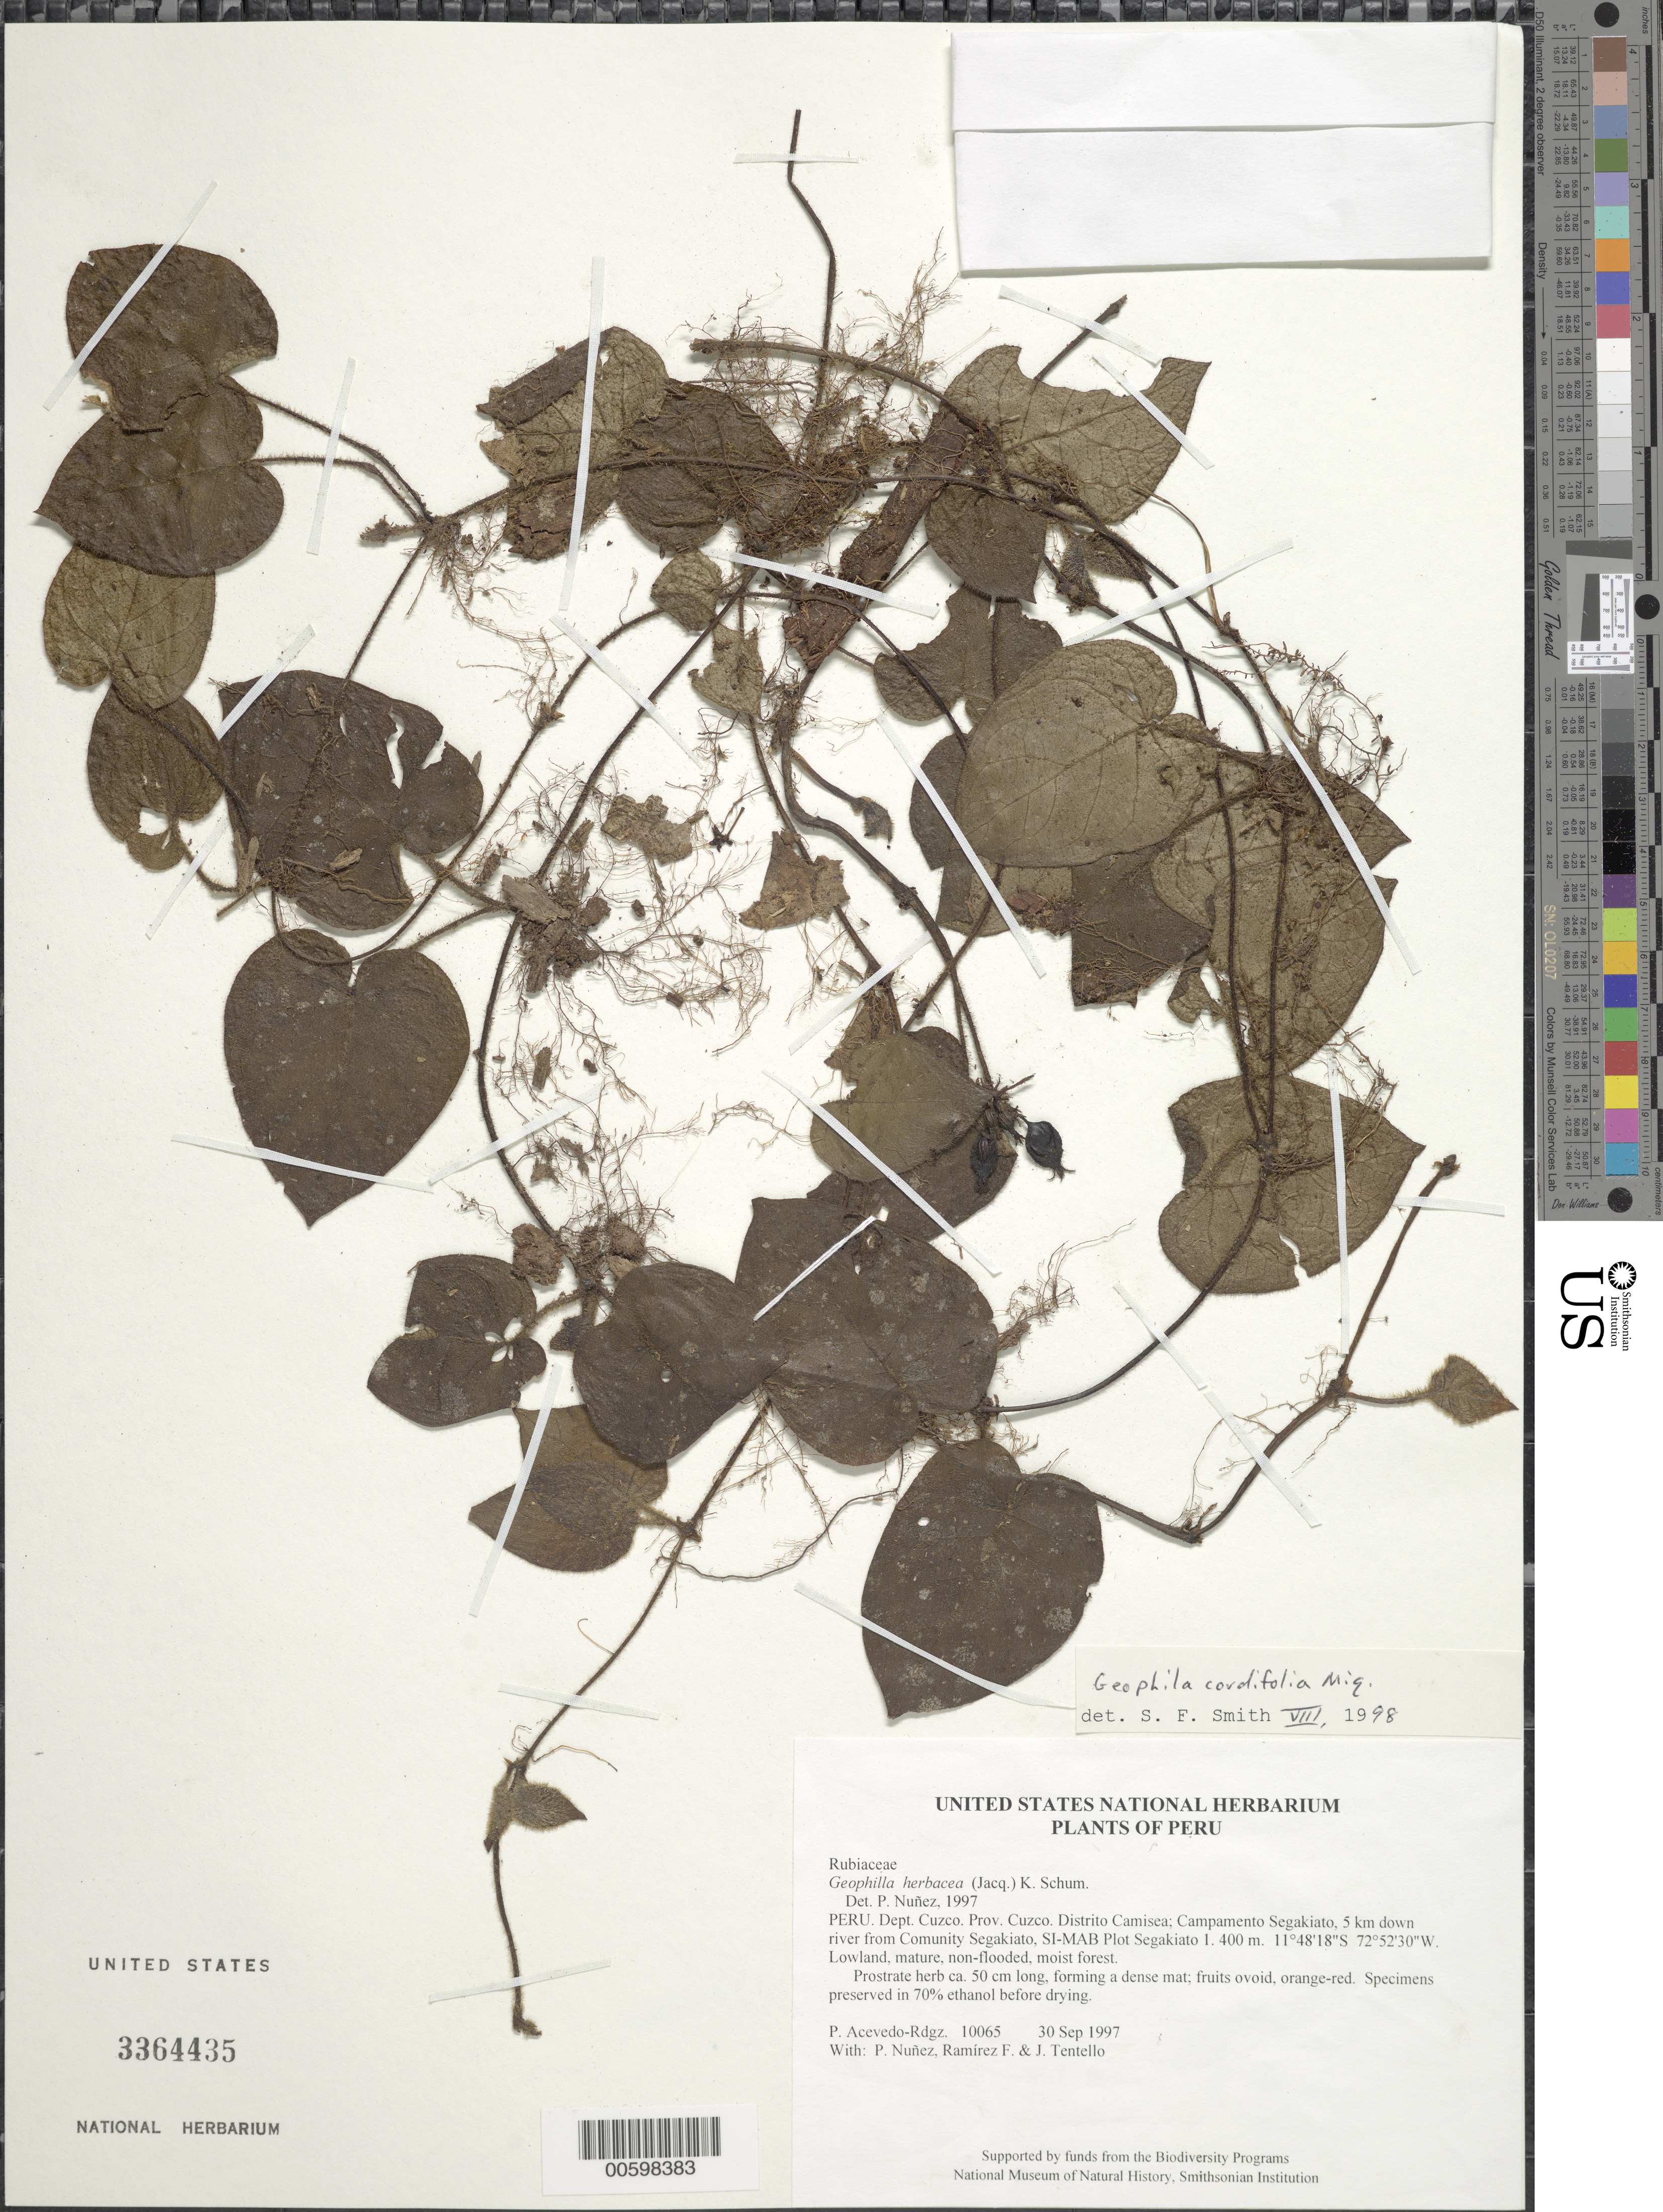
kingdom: Plantae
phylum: Tracheophyta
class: Magnoliopsida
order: Gentianales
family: Rubiaceae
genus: Geophila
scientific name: Geophila cordifolia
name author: Miq.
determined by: Smith, Stephen F., (US), NMNH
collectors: P. Acevedo-Rodr., P. Nuñez V., F. Ramirez & J. Tentello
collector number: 10065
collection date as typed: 30 Sep 1997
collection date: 1997-09-30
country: Peru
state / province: Cusco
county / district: Cusco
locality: Distrito Camisea; Campamento Segakiato, 5 km down river from Comunity Segakiato, SI-MAB Plot Segakiato 1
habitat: Lowland, mature, non-flooded, moist forest.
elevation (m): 400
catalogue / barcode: US 3364435